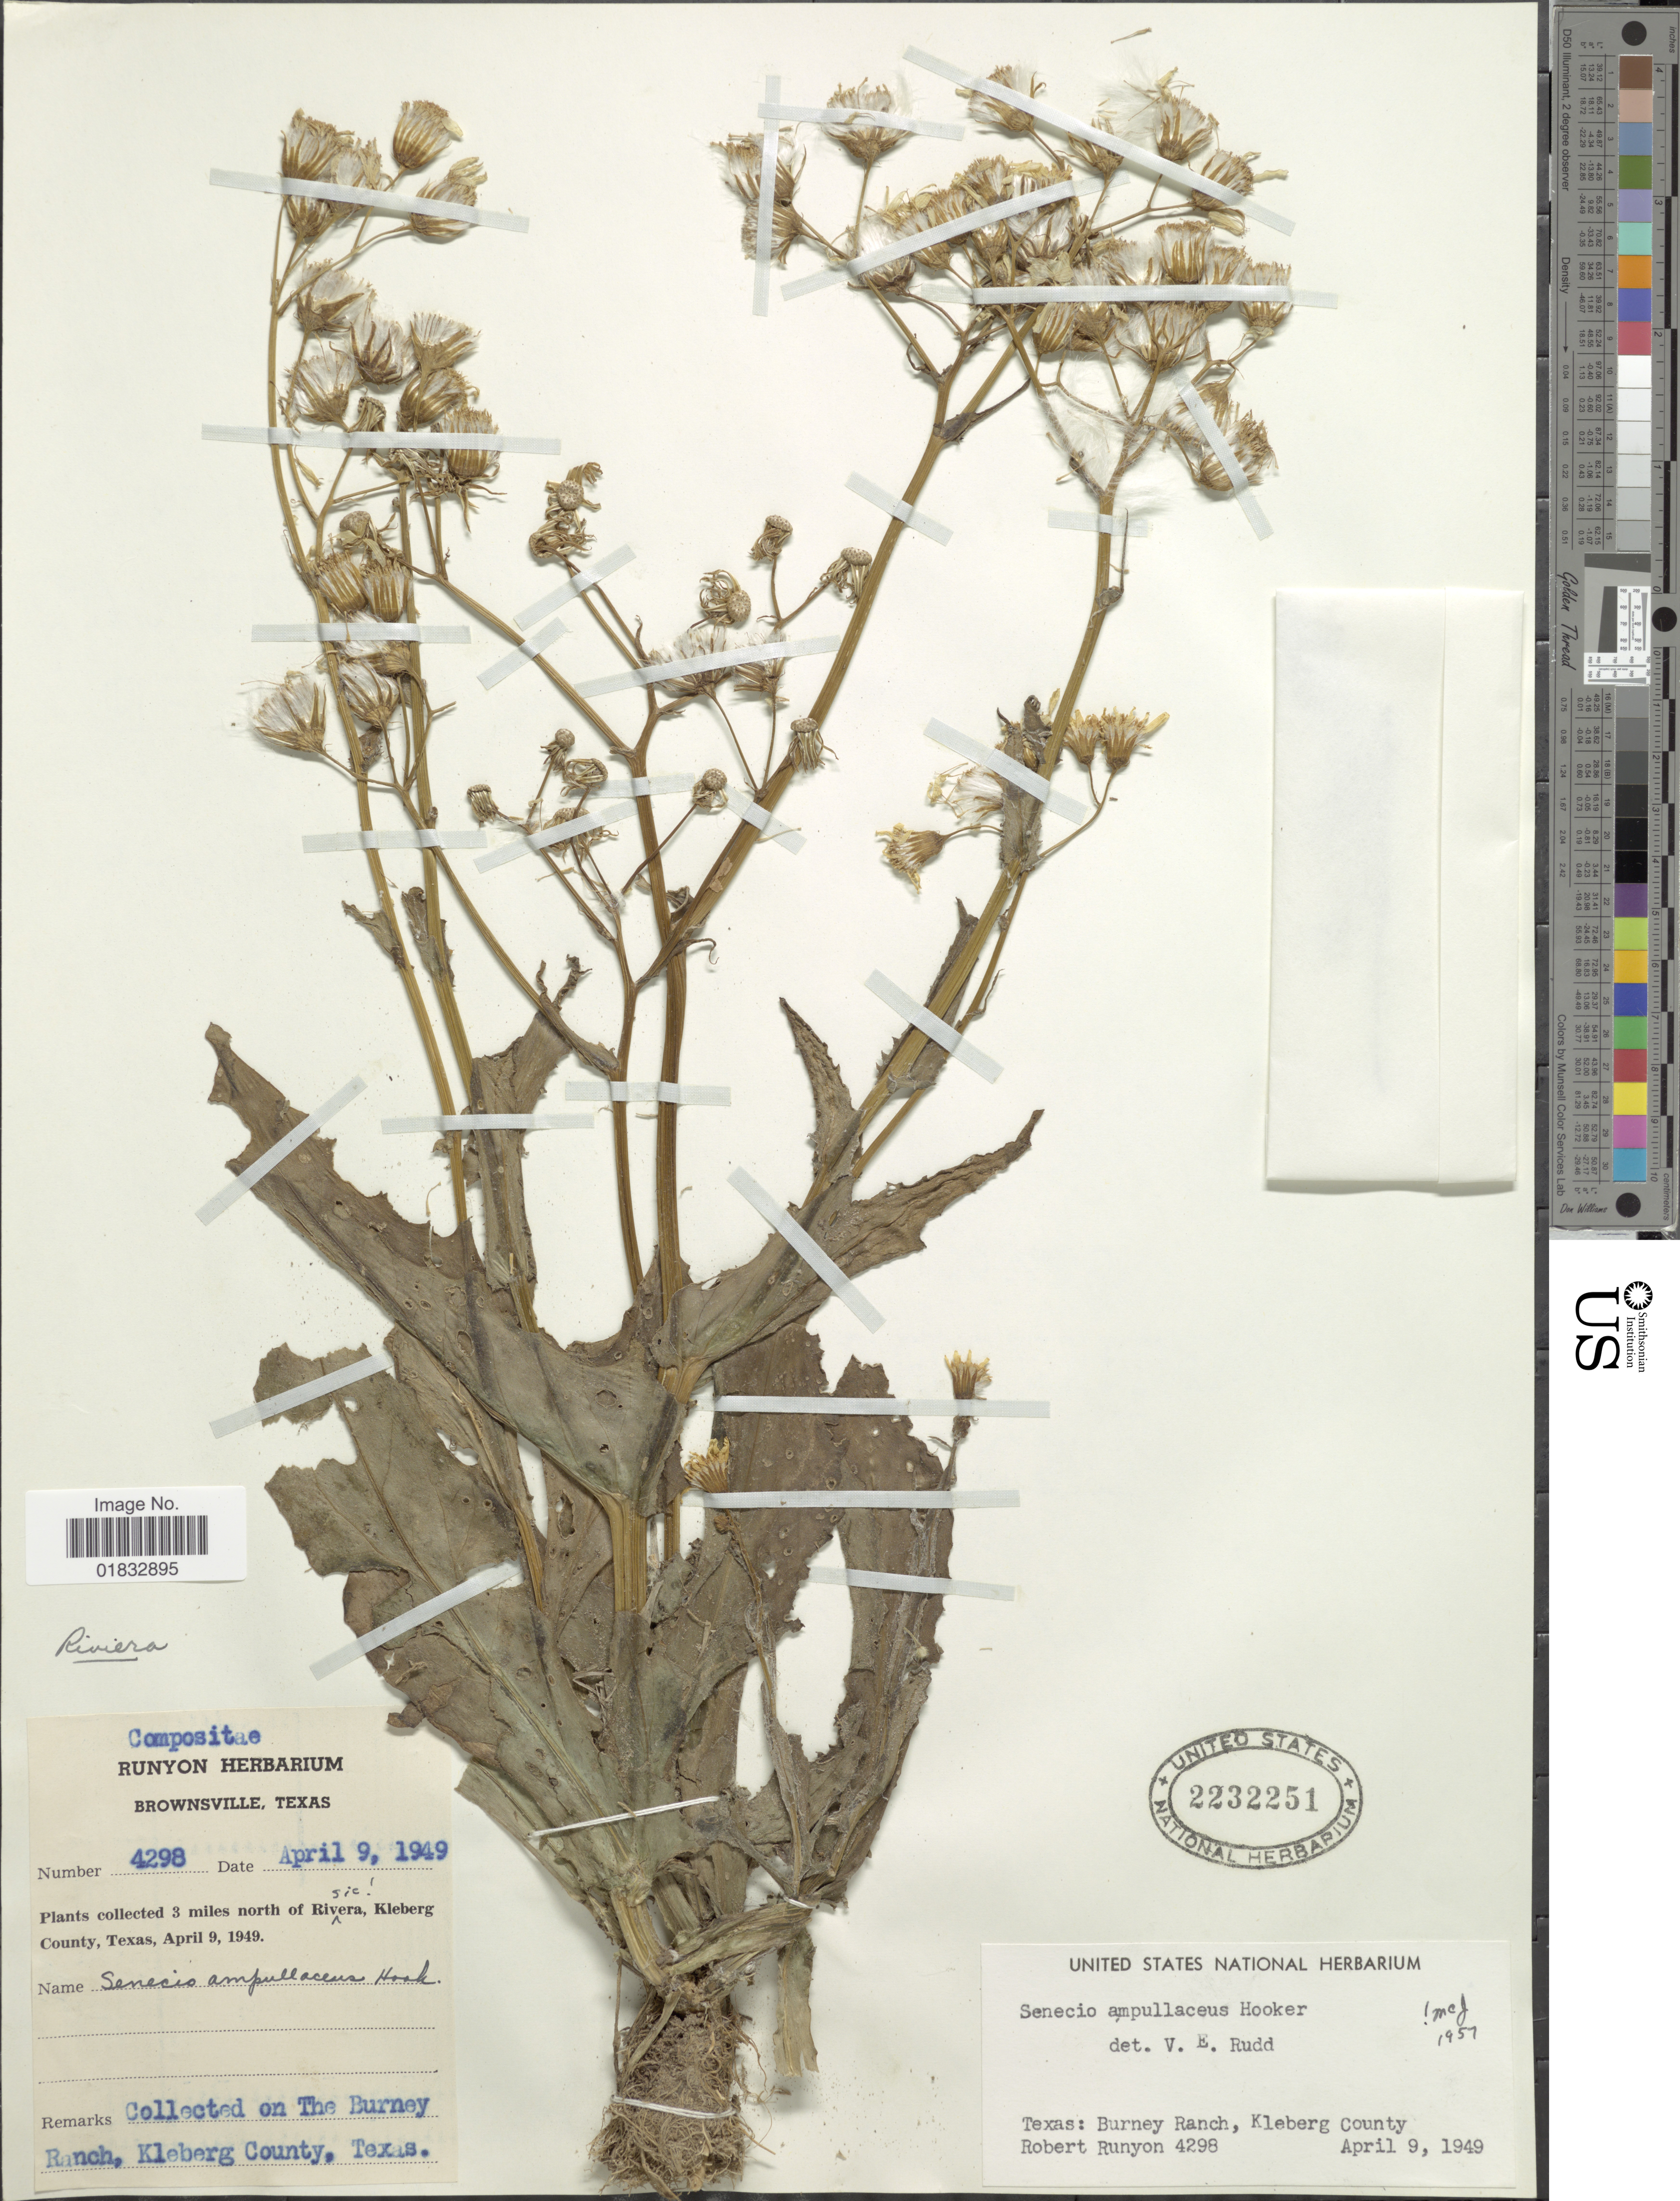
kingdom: Plantae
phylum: Tracheophyta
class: Magnoliopsida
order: Asterales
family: Asteraceae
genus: Senecio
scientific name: Senecio ampullaceus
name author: Hook.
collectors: R. Runyon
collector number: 4298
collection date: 1949-04-09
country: United States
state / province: Texas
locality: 3 miles north of Rivsieram Kleberg County, The Burney Ranch, Klenerg County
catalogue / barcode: US 2232251